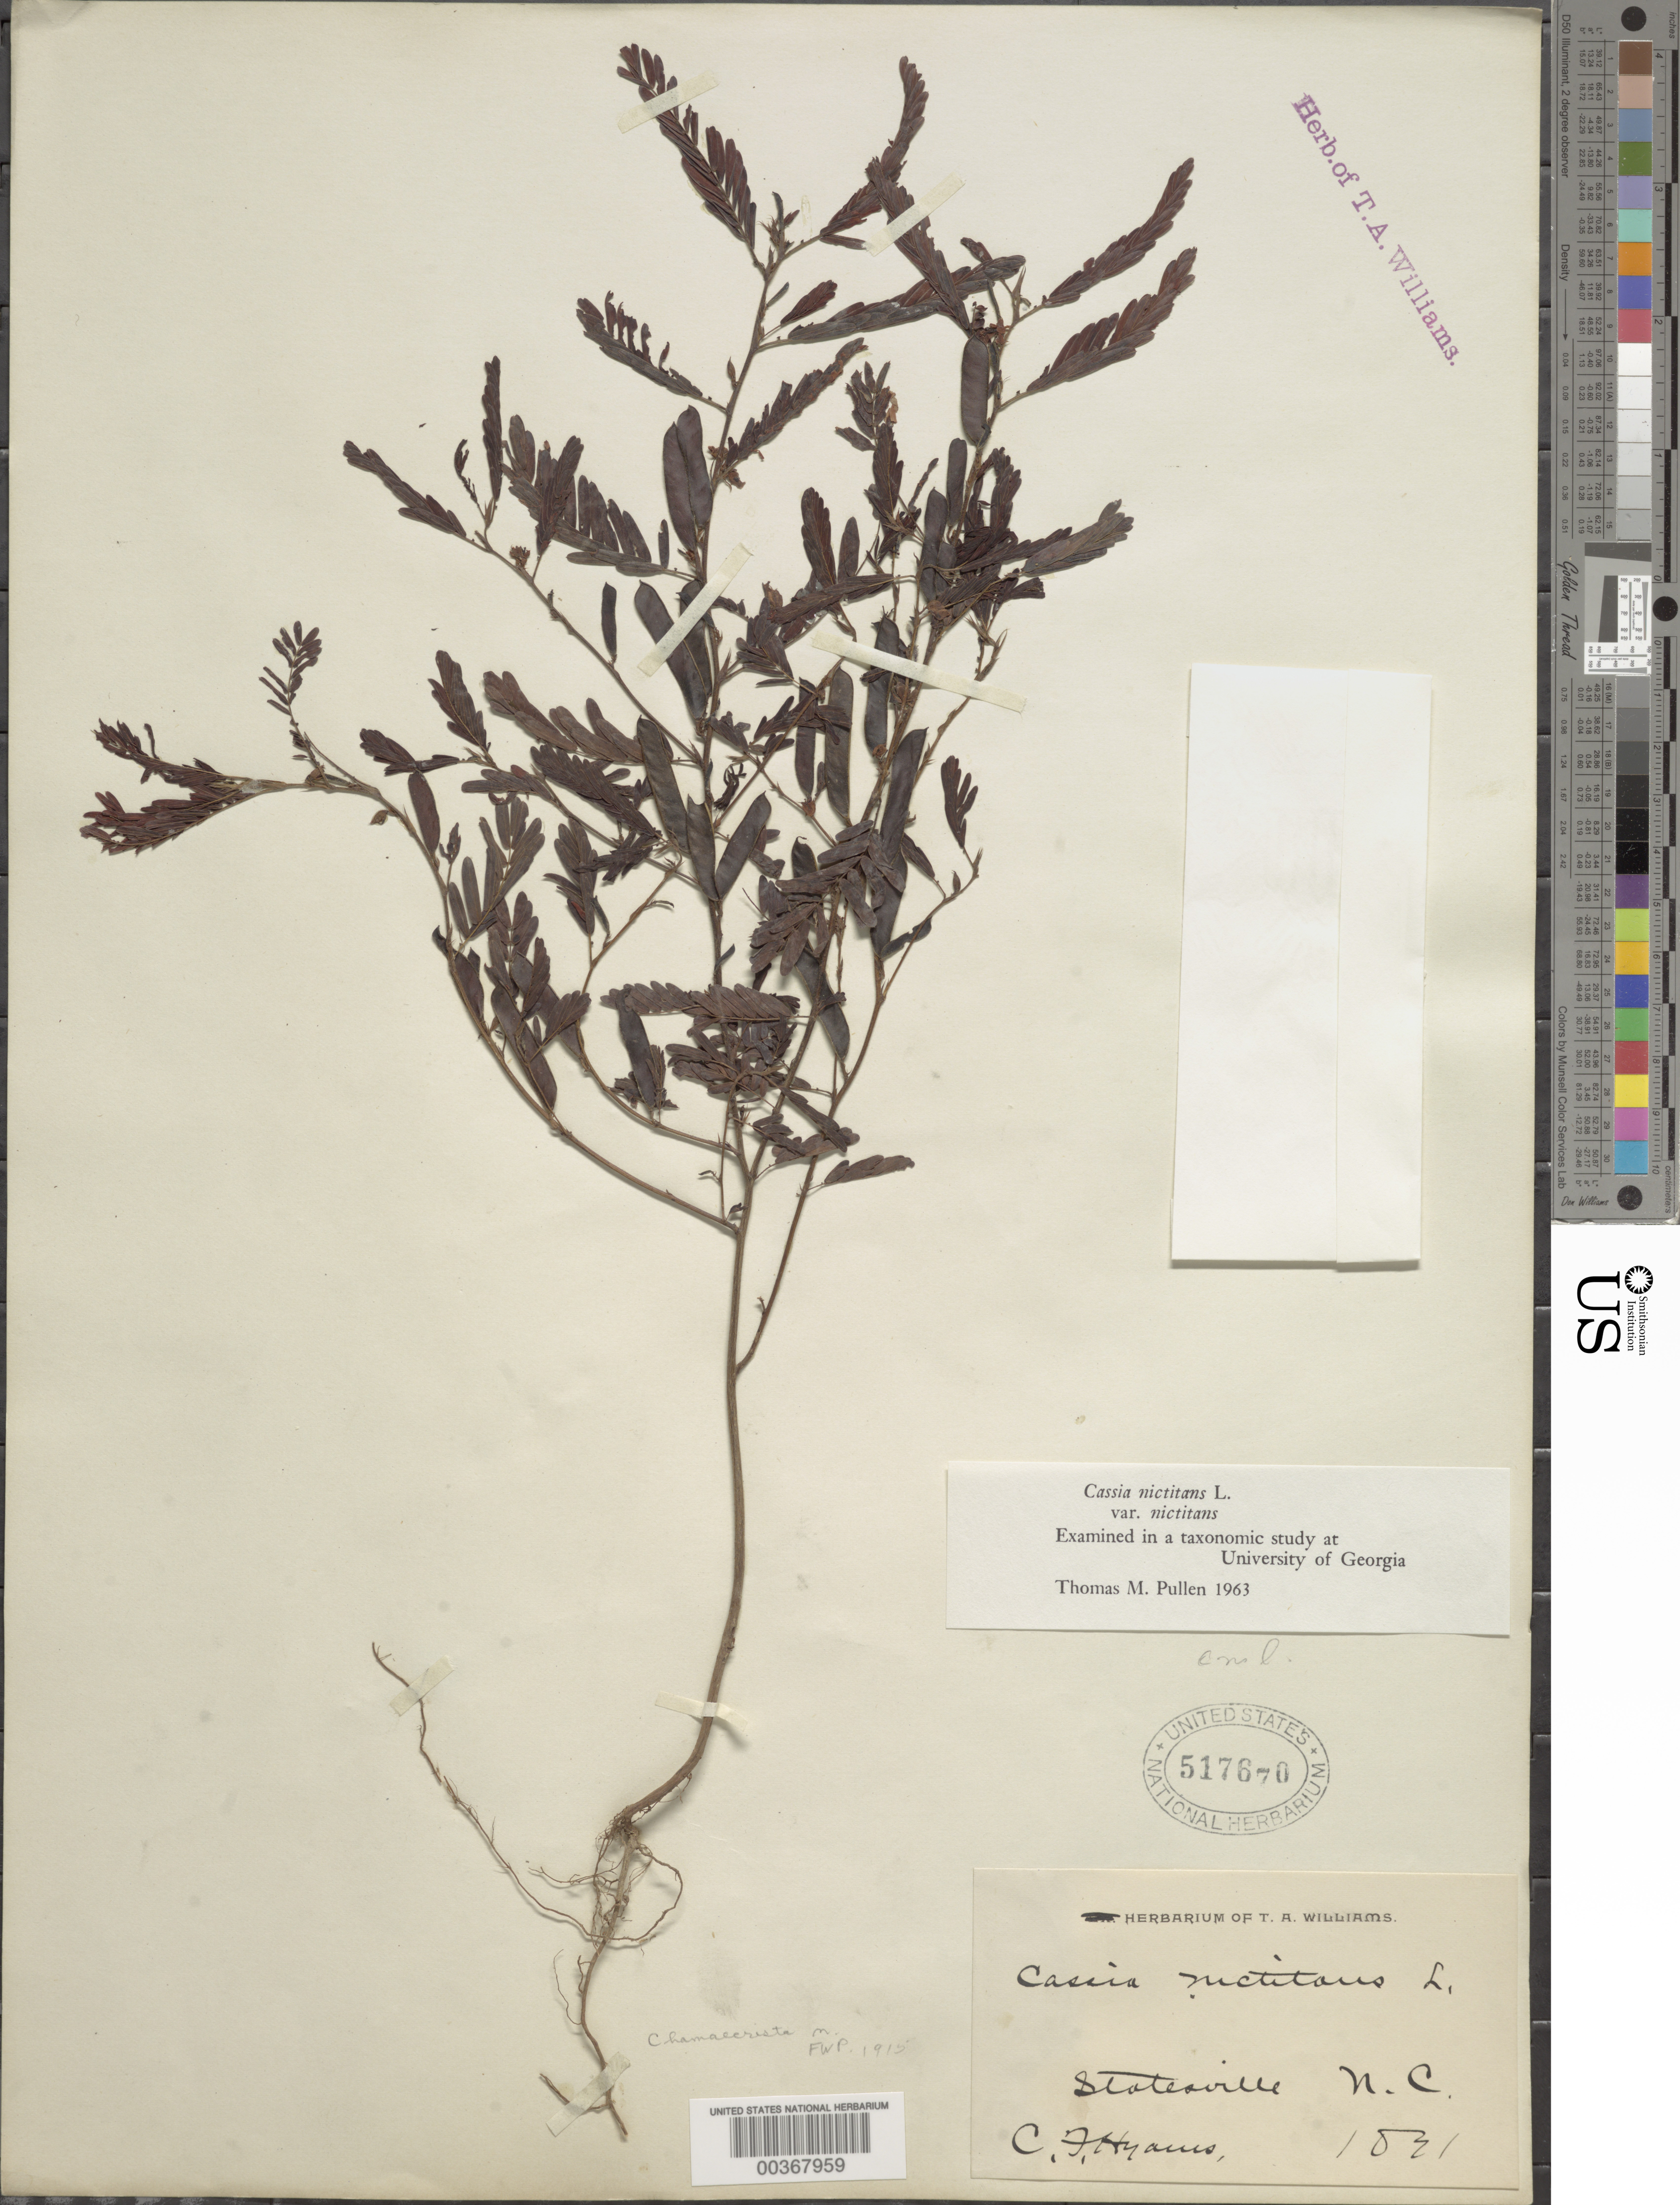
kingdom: Plantae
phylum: Tracheophyta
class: Magnoliopsida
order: Fabales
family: Fabaceae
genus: Chamaecrista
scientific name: Chamaecrista nictitans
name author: (L.) Moench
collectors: C. Hyanis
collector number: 1041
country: United States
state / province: North Carolina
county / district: Iredell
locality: Statesville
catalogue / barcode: US 517670